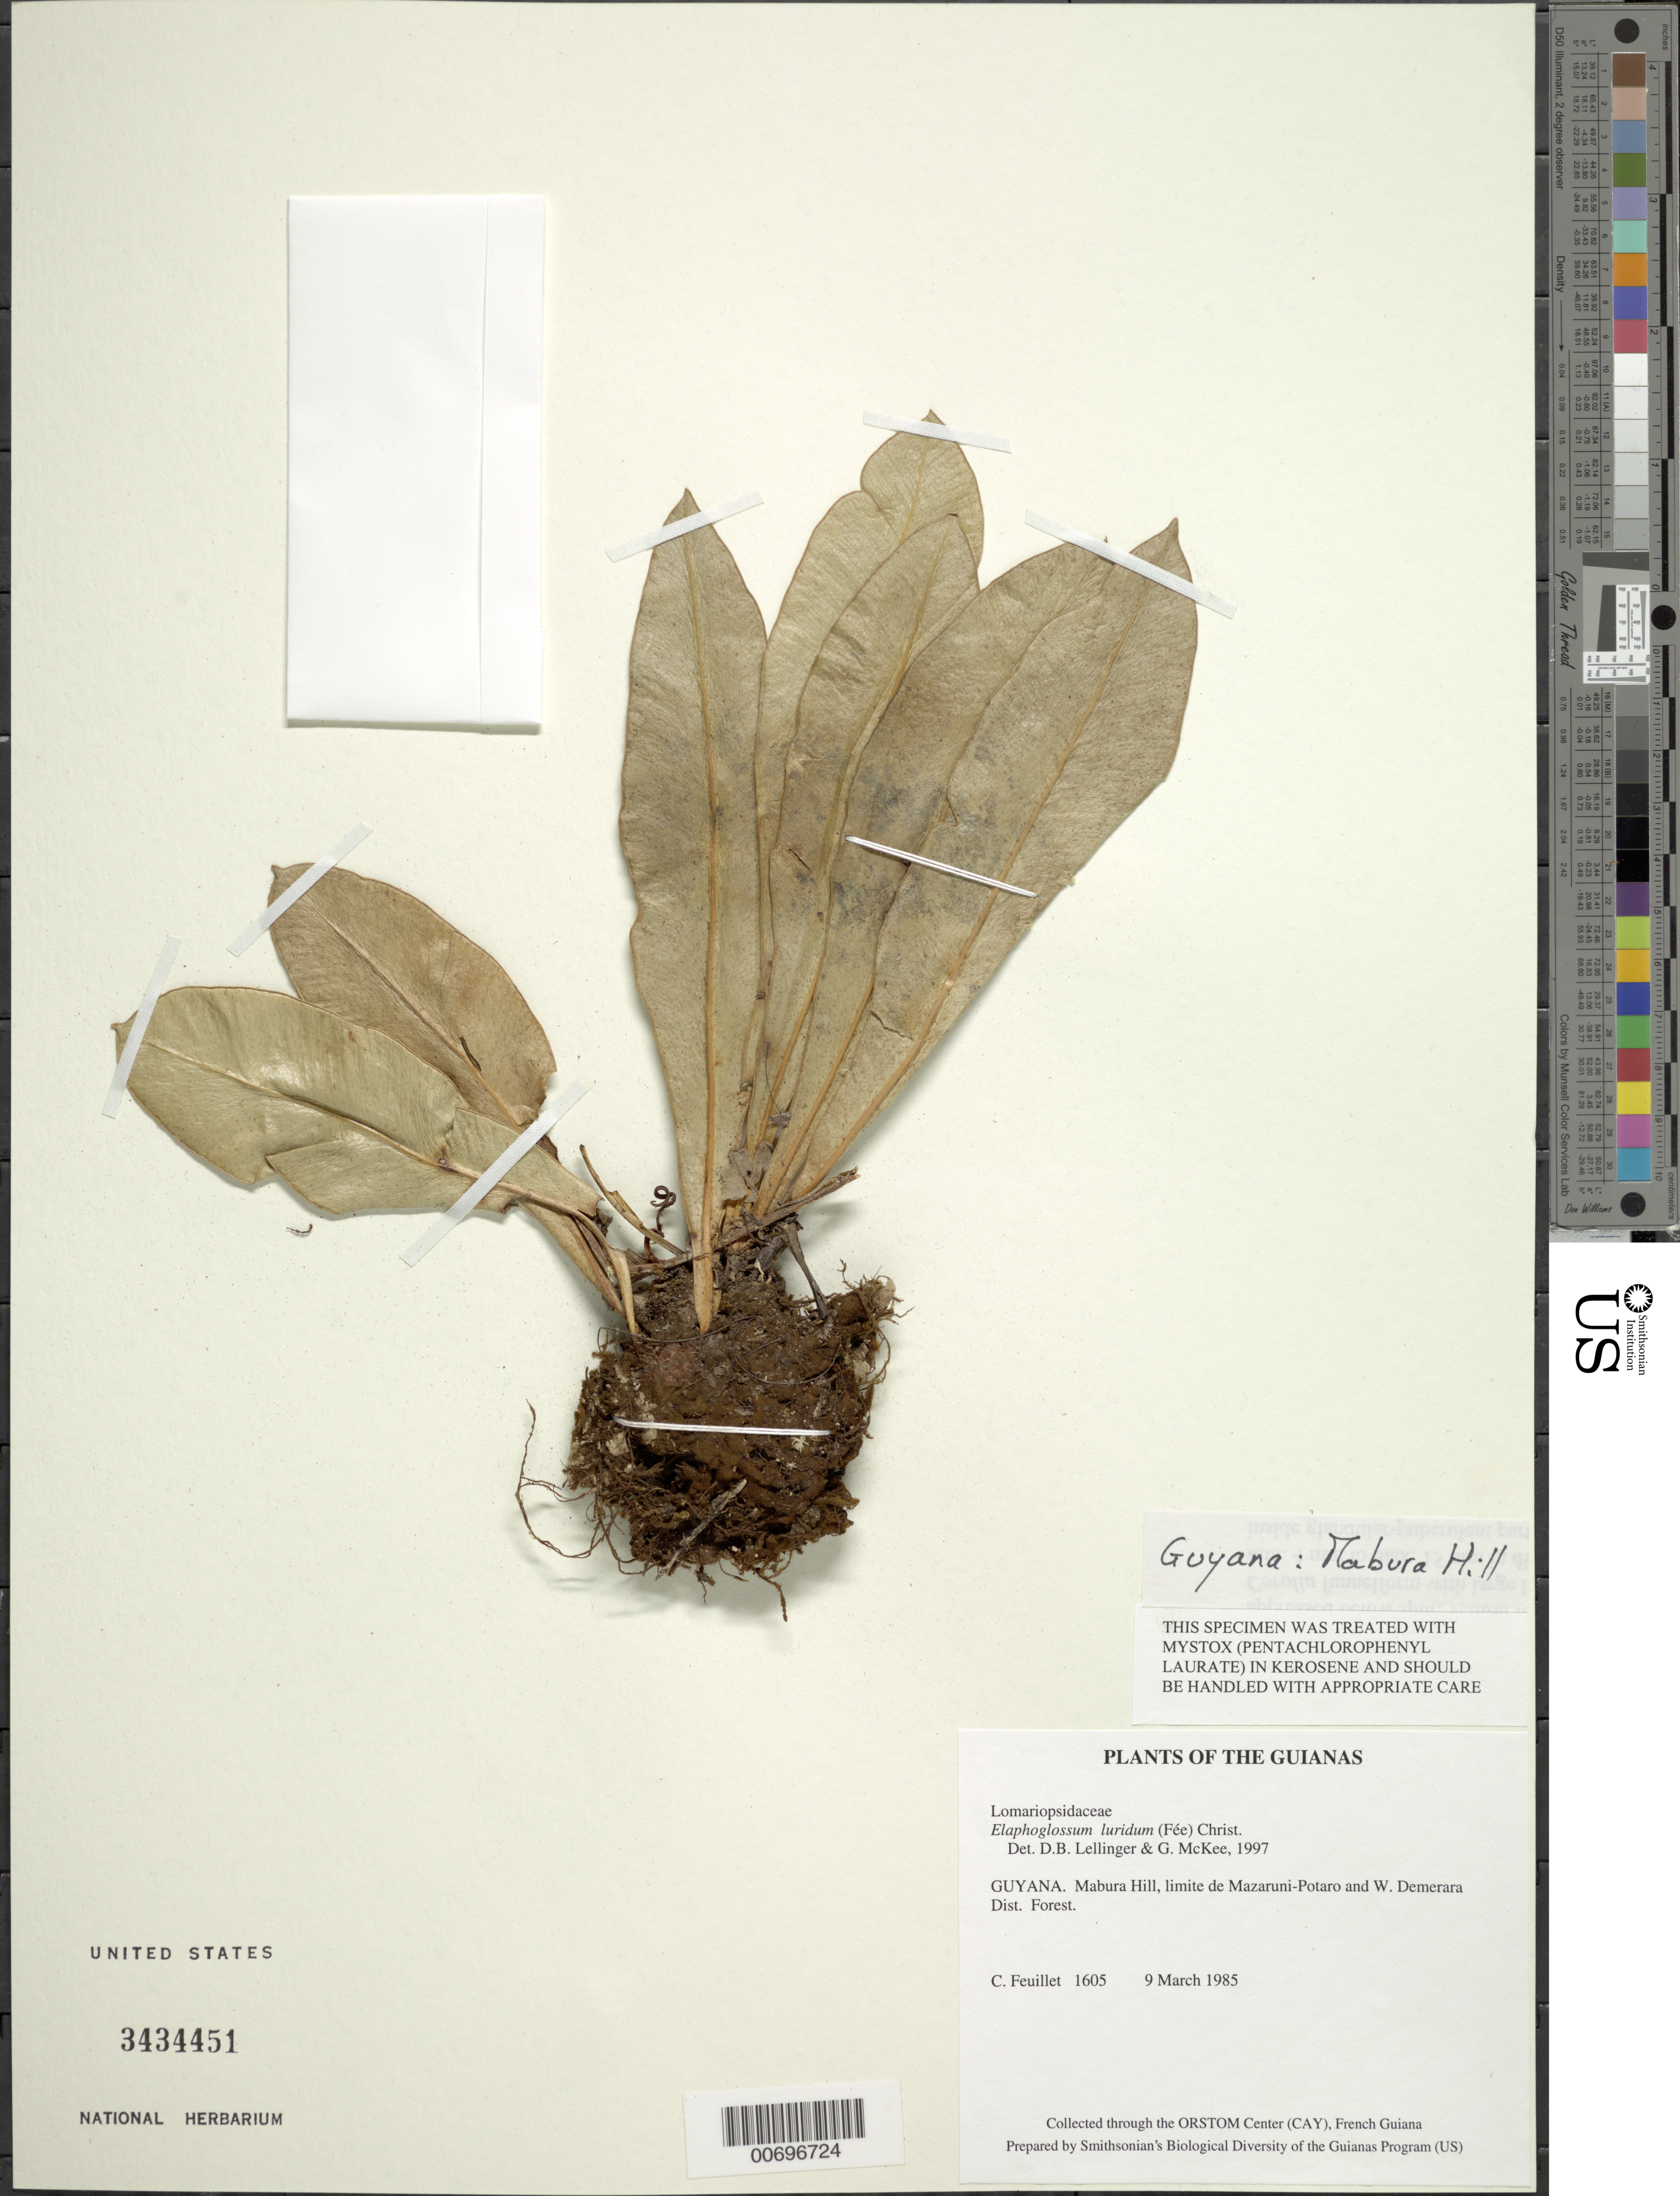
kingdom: Plantae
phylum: Tracheophyta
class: Polypodiopsida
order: Polypodiales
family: Dryopteridaceae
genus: Elaphoglossum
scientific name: Elaphoglossum luridum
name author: (Fée) Christ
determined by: Lellinger, D. B.; McKee, G. S.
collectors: C. Feuillet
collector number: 1605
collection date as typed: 9-Mar-85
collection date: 1985-03-09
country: Guyana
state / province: U. Demerara-Berbice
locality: Mabura Hill, limite de Mazaruni-Potaro and W. Demerara Dist.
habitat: Forest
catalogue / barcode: US 3434451